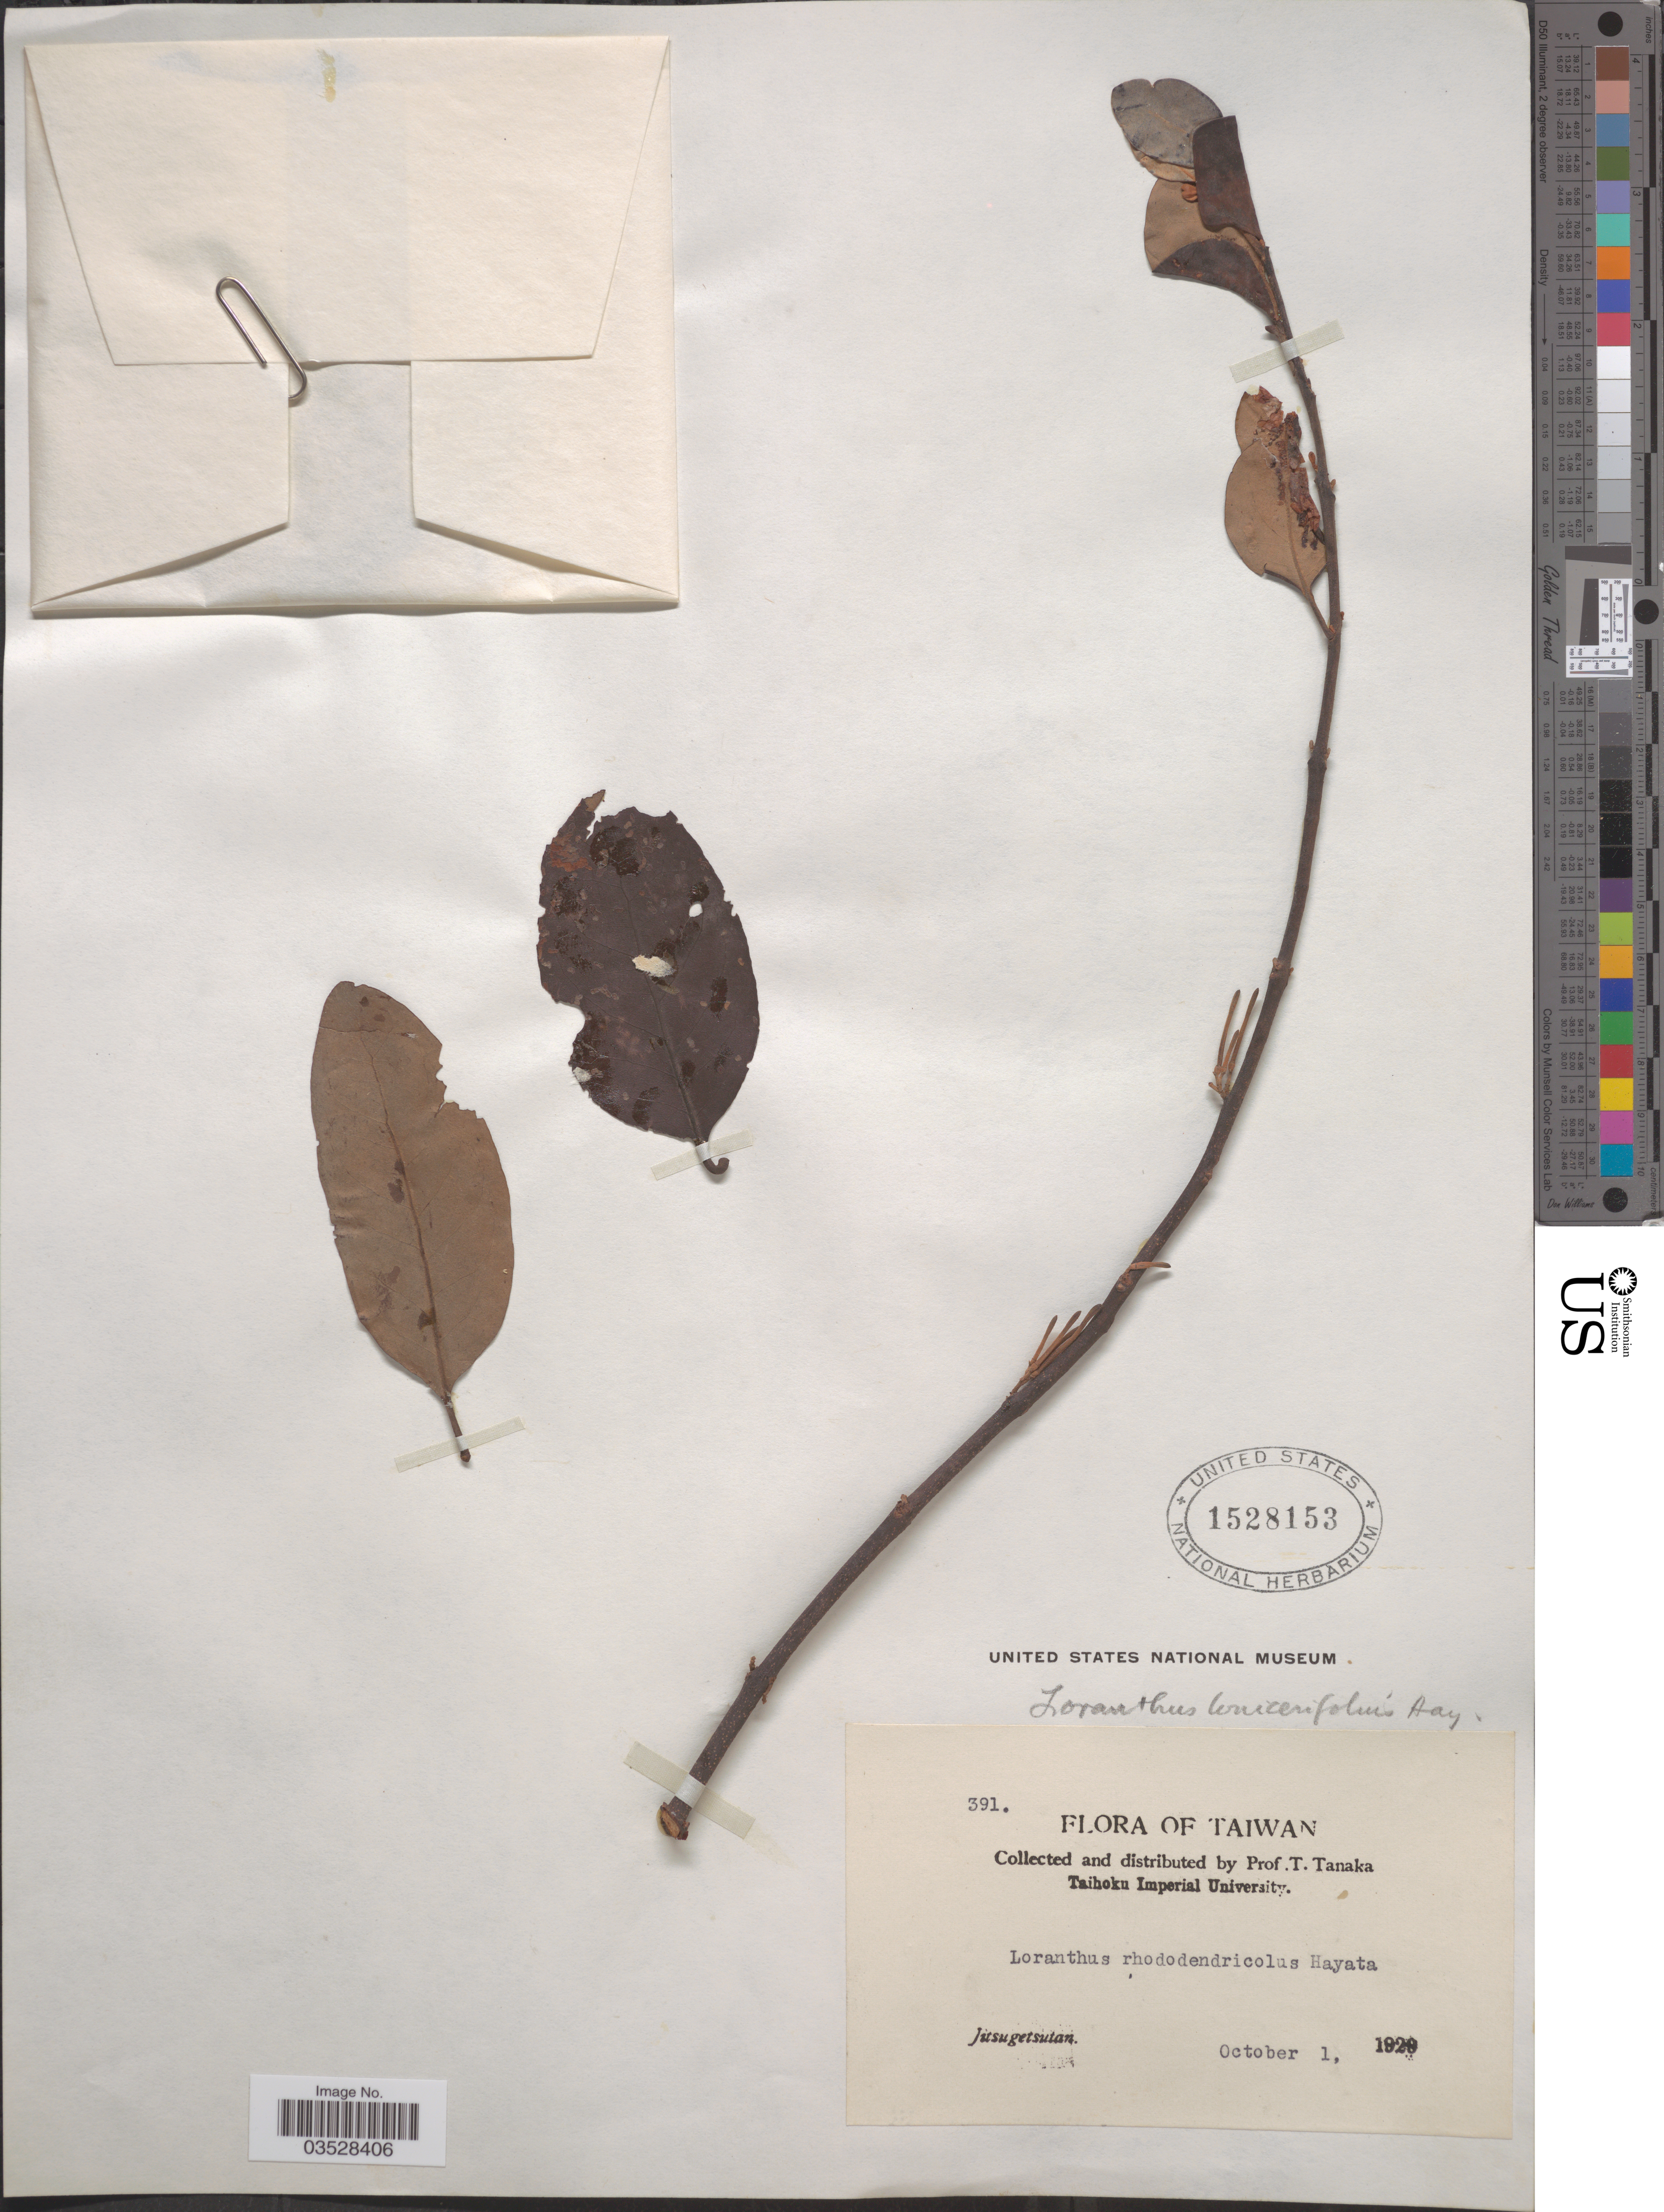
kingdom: Plantae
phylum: Tracheophyta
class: Magnoliopsida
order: Santalales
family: Loranthaceae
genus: Taxillus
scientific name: Taxillus nigrans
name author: (Hance) Danser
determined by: Strong, Mark T., (BOT), Smithsonian Institution - National Museum of Natural History (UNITED STATES)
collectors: T. Tanaka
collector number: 391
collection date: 1928-10-01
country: Taiwan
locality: Jitsugetsutan.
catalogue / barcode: US 1528153